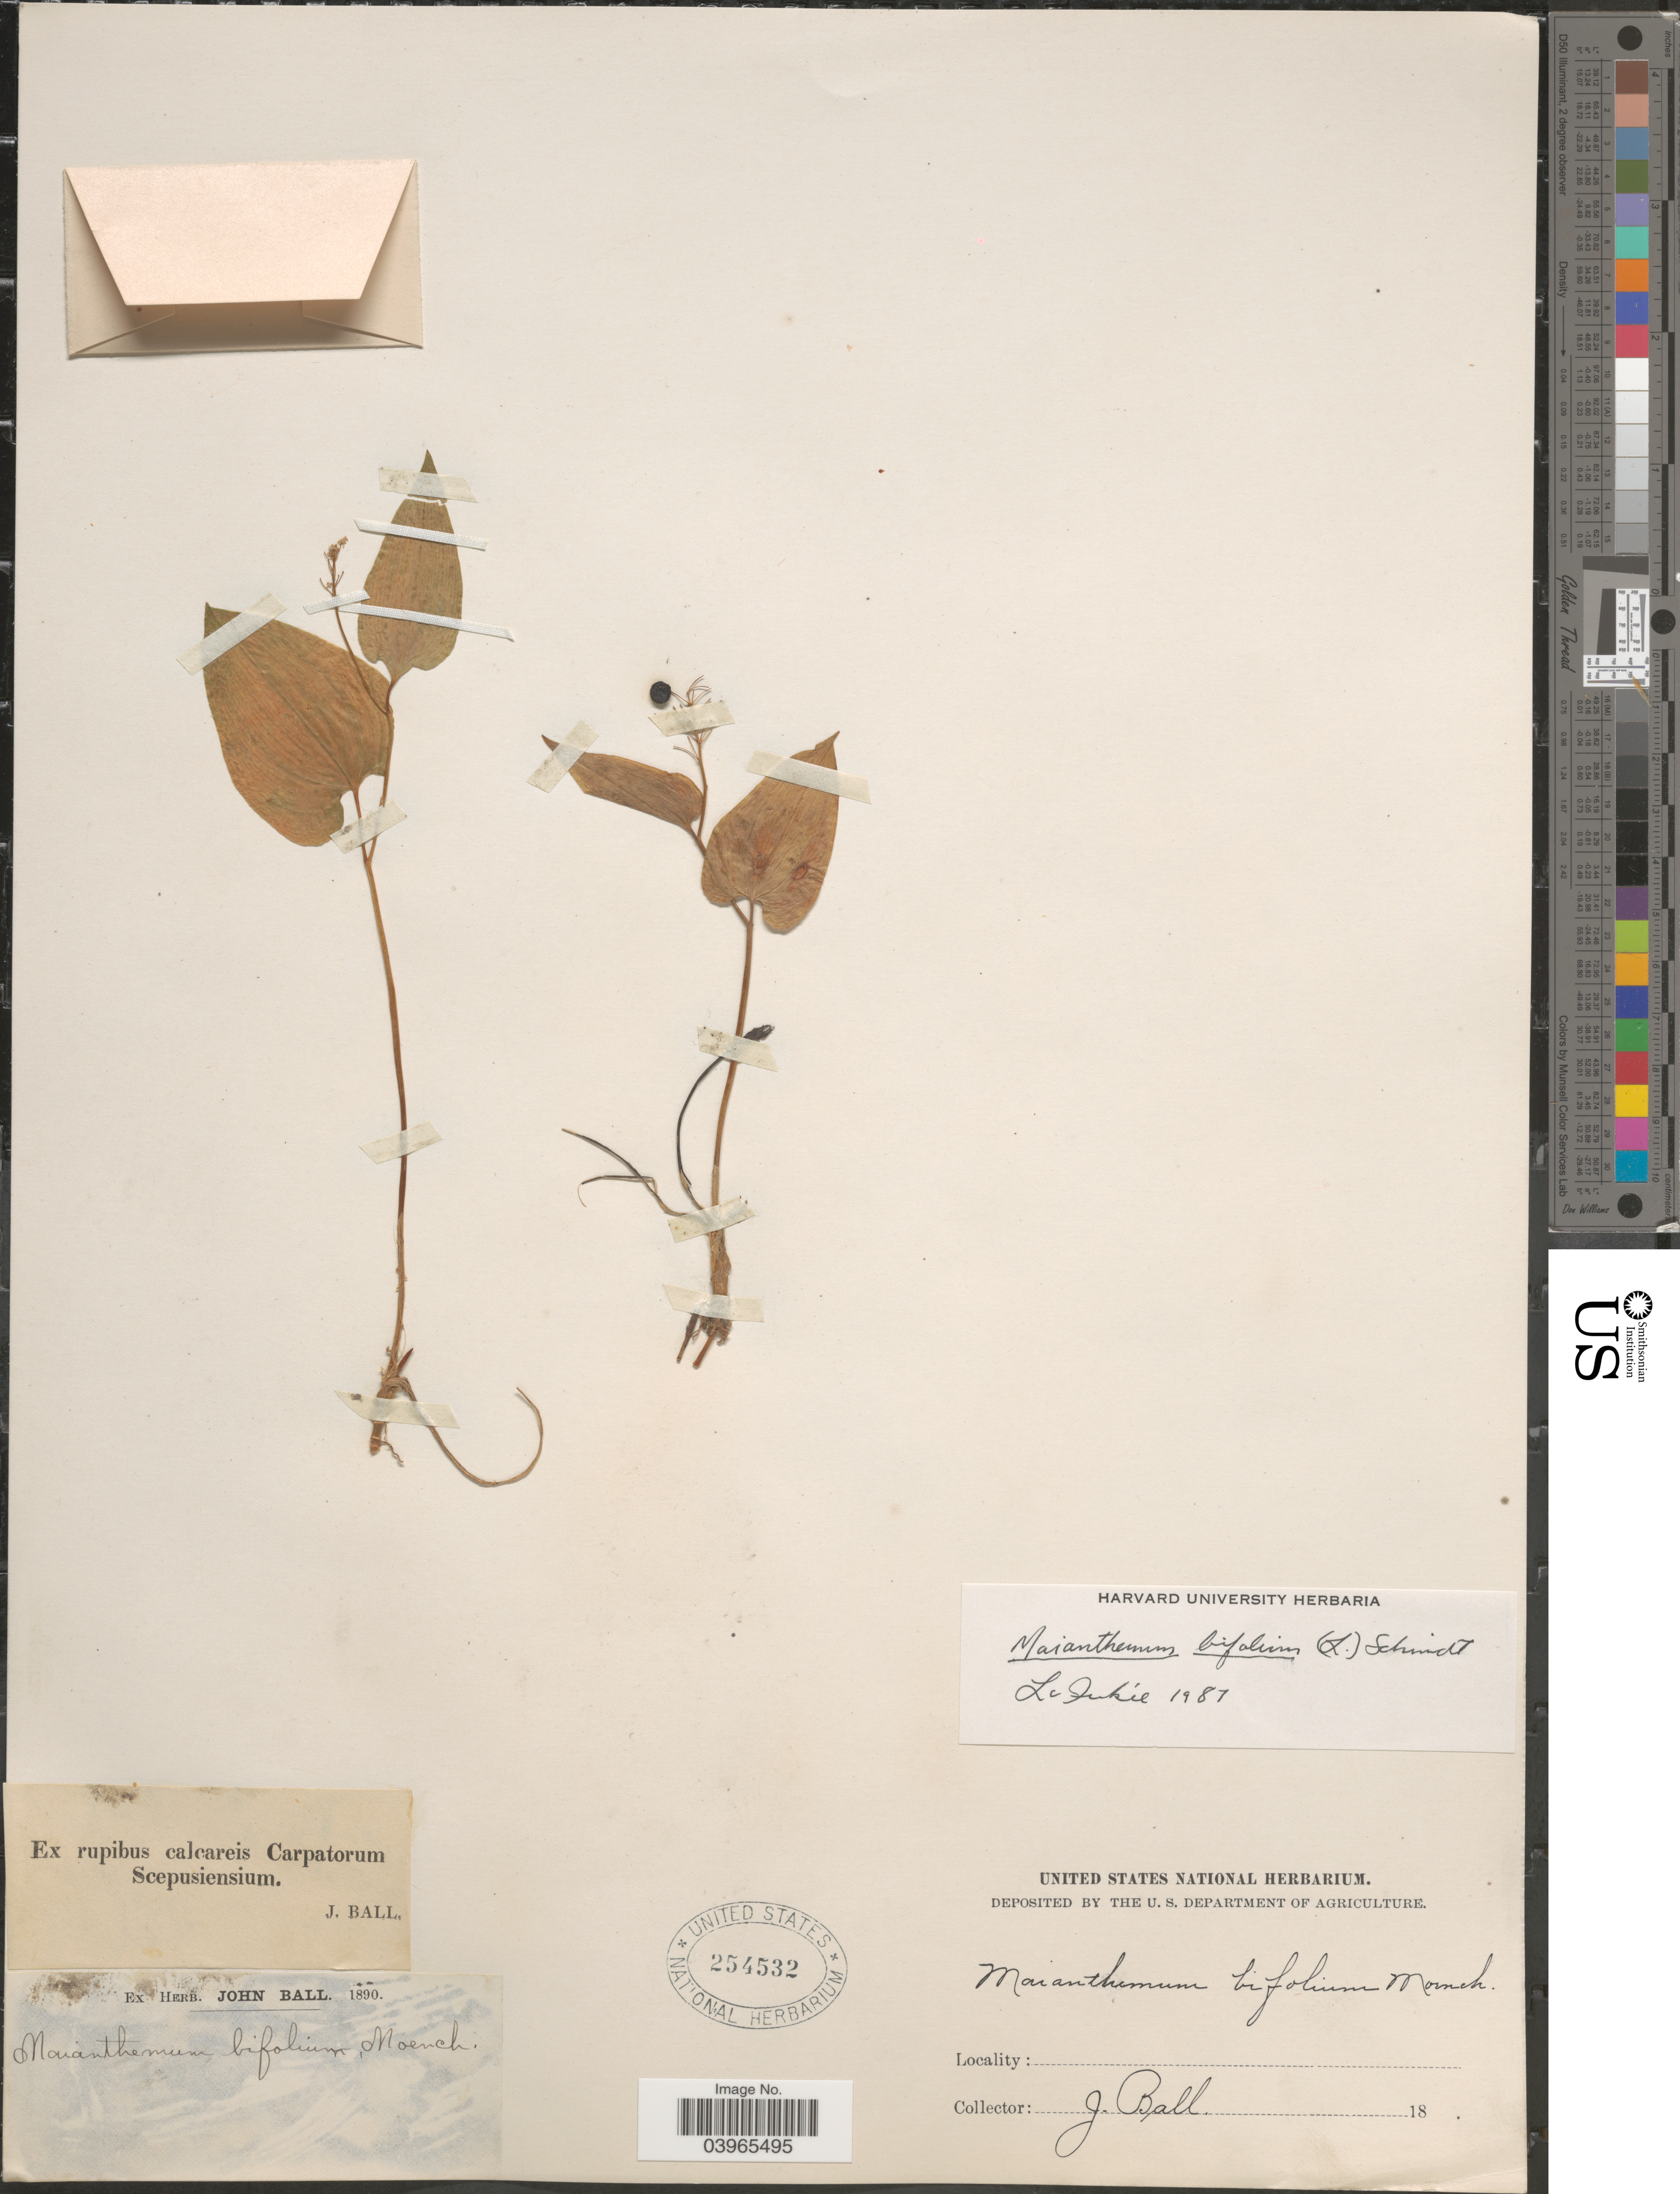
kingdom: Plantae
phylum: Tracheophyta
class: Liliopsida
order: Asparagales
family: Asparagaceae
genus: Maianthemum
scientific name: Maianthemum bifolium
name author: (L.) F.W. Schmidt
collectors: J. Ball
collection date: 1890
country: Italy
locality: Ex rupibus calcareis Carpatorum Scepusiensium.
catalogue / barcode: US 254532